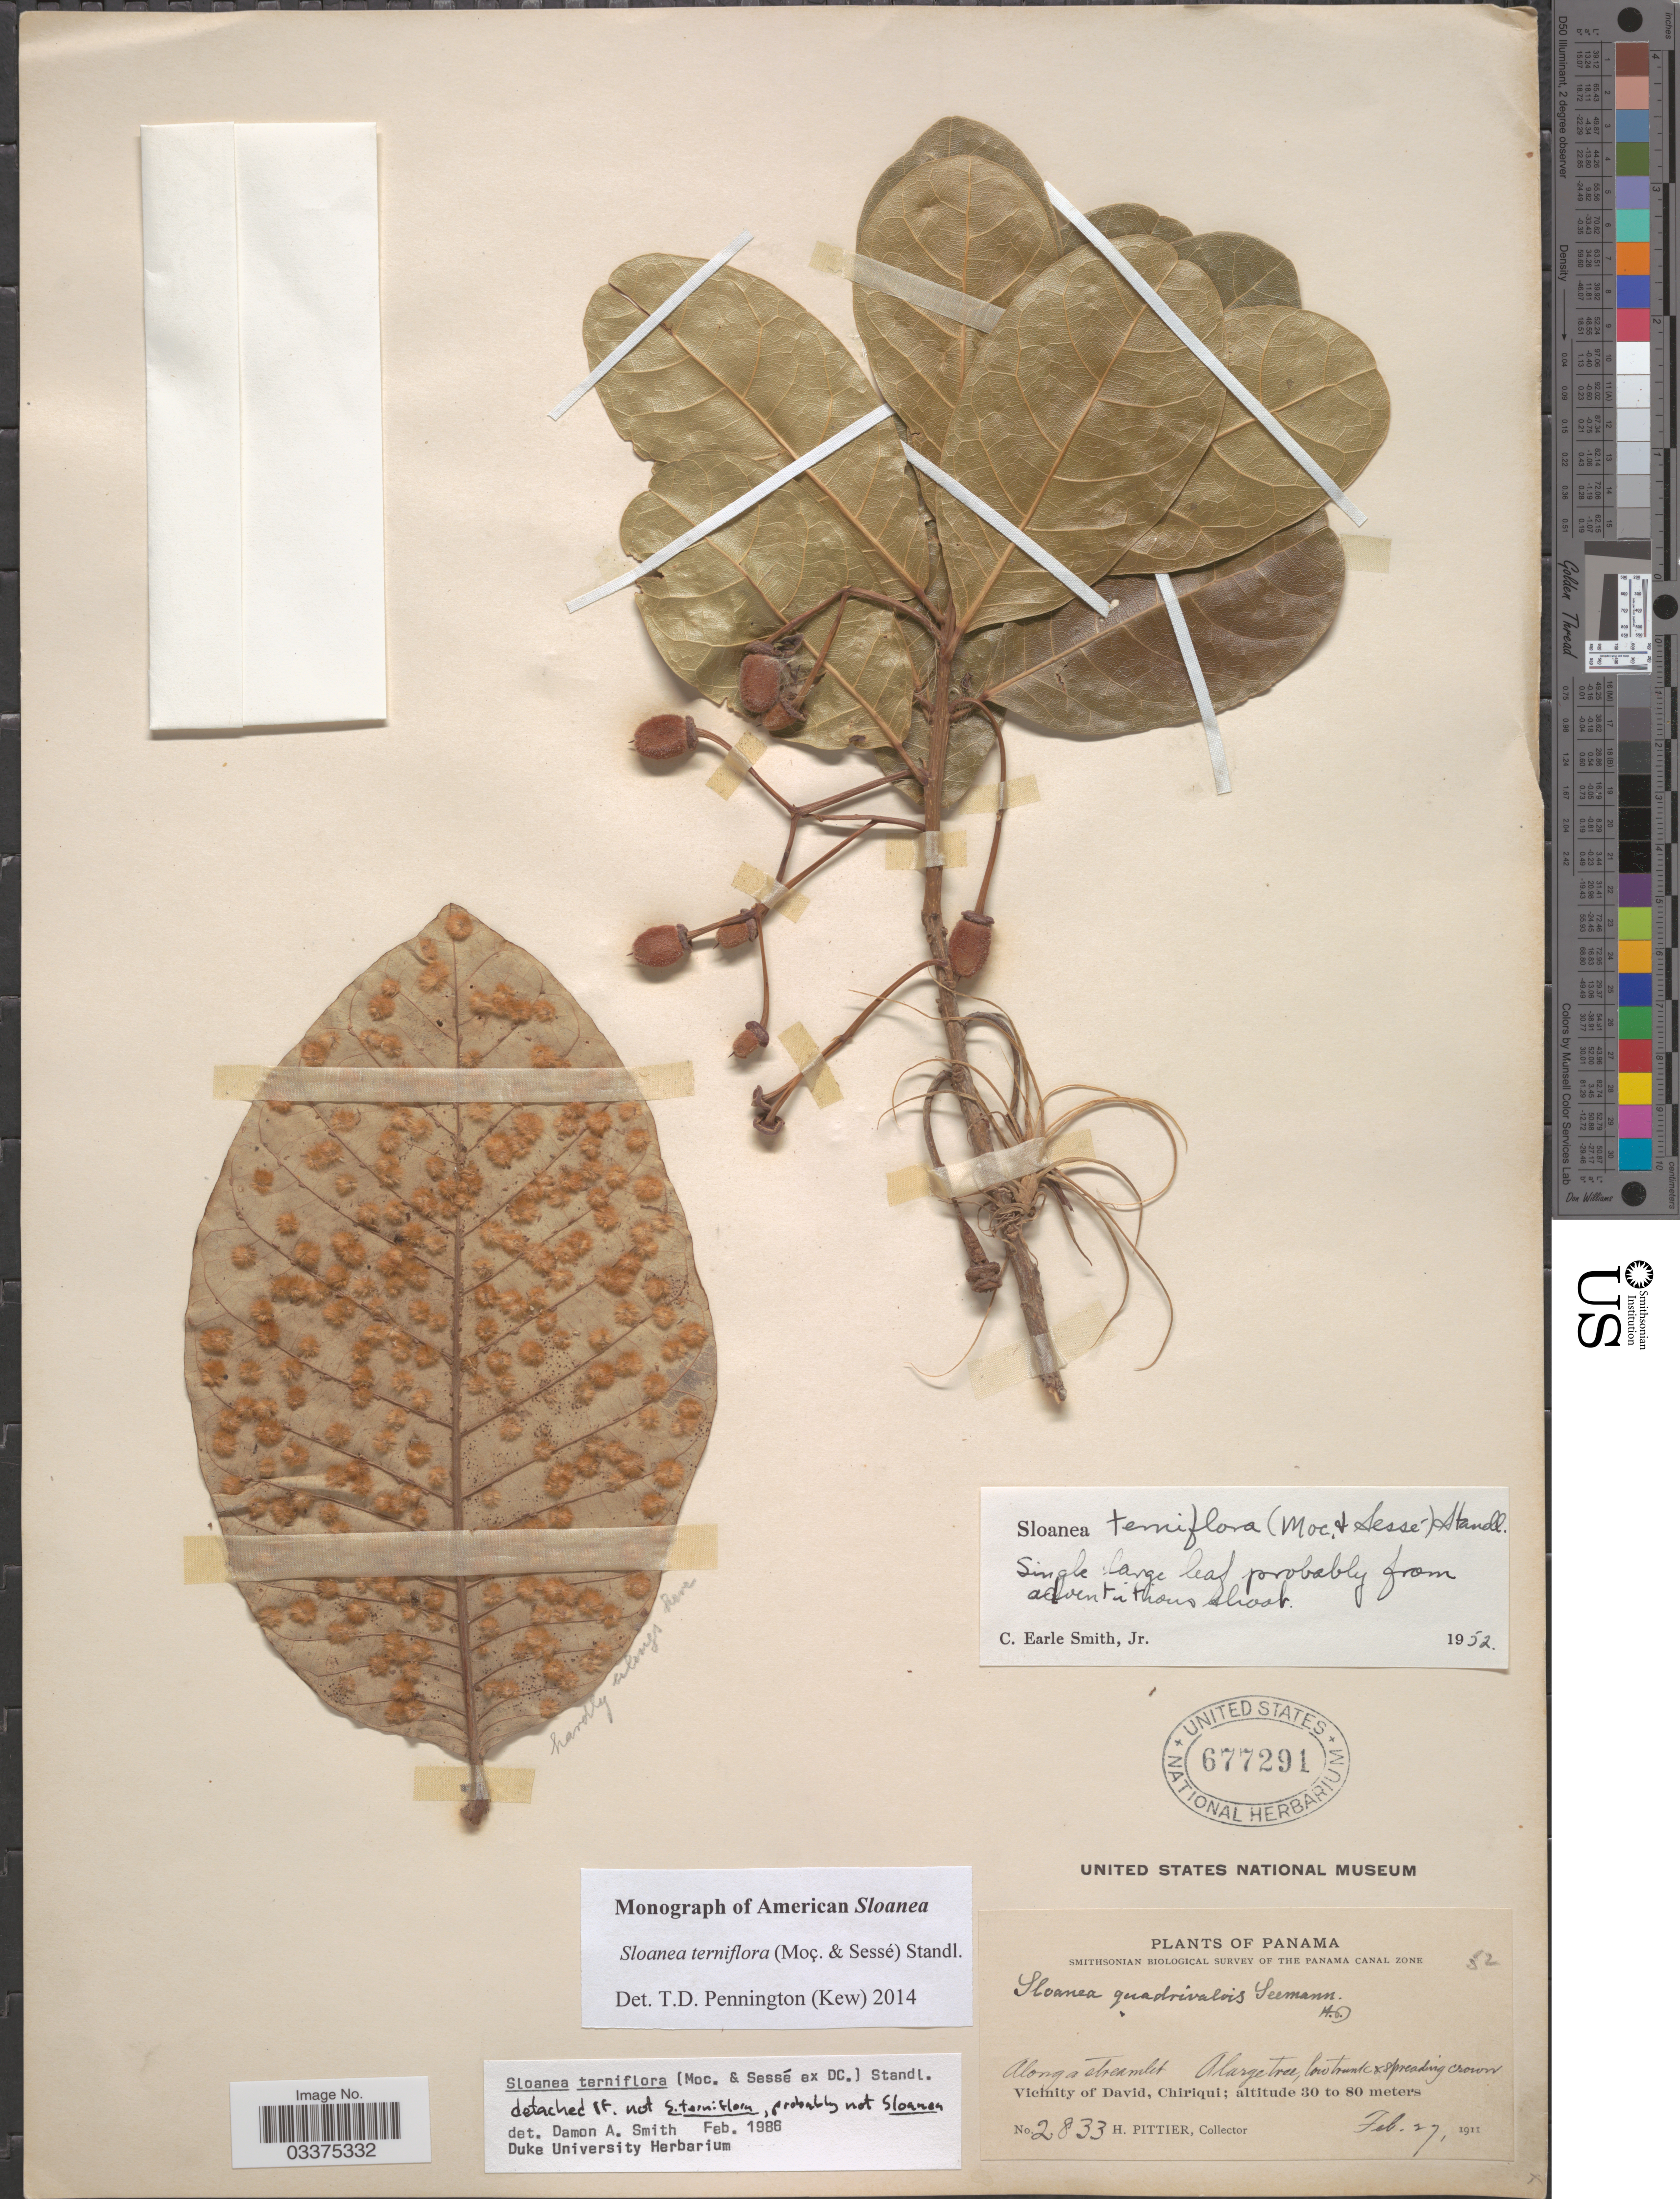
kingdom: Plantae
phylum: Tracheophyta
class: Magnoliopsida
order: Oxalidales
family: Elaeocarpaceae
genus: Sloanea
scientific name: Sloanea terniflora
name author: (Moc. & Sessé ex DC.) Standl.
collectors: H. F. Pittier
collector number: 2833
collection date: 1911-02-27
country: Panama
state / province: Chiriqui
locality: Vicinity of David.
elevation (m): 30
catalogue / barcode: US 677291